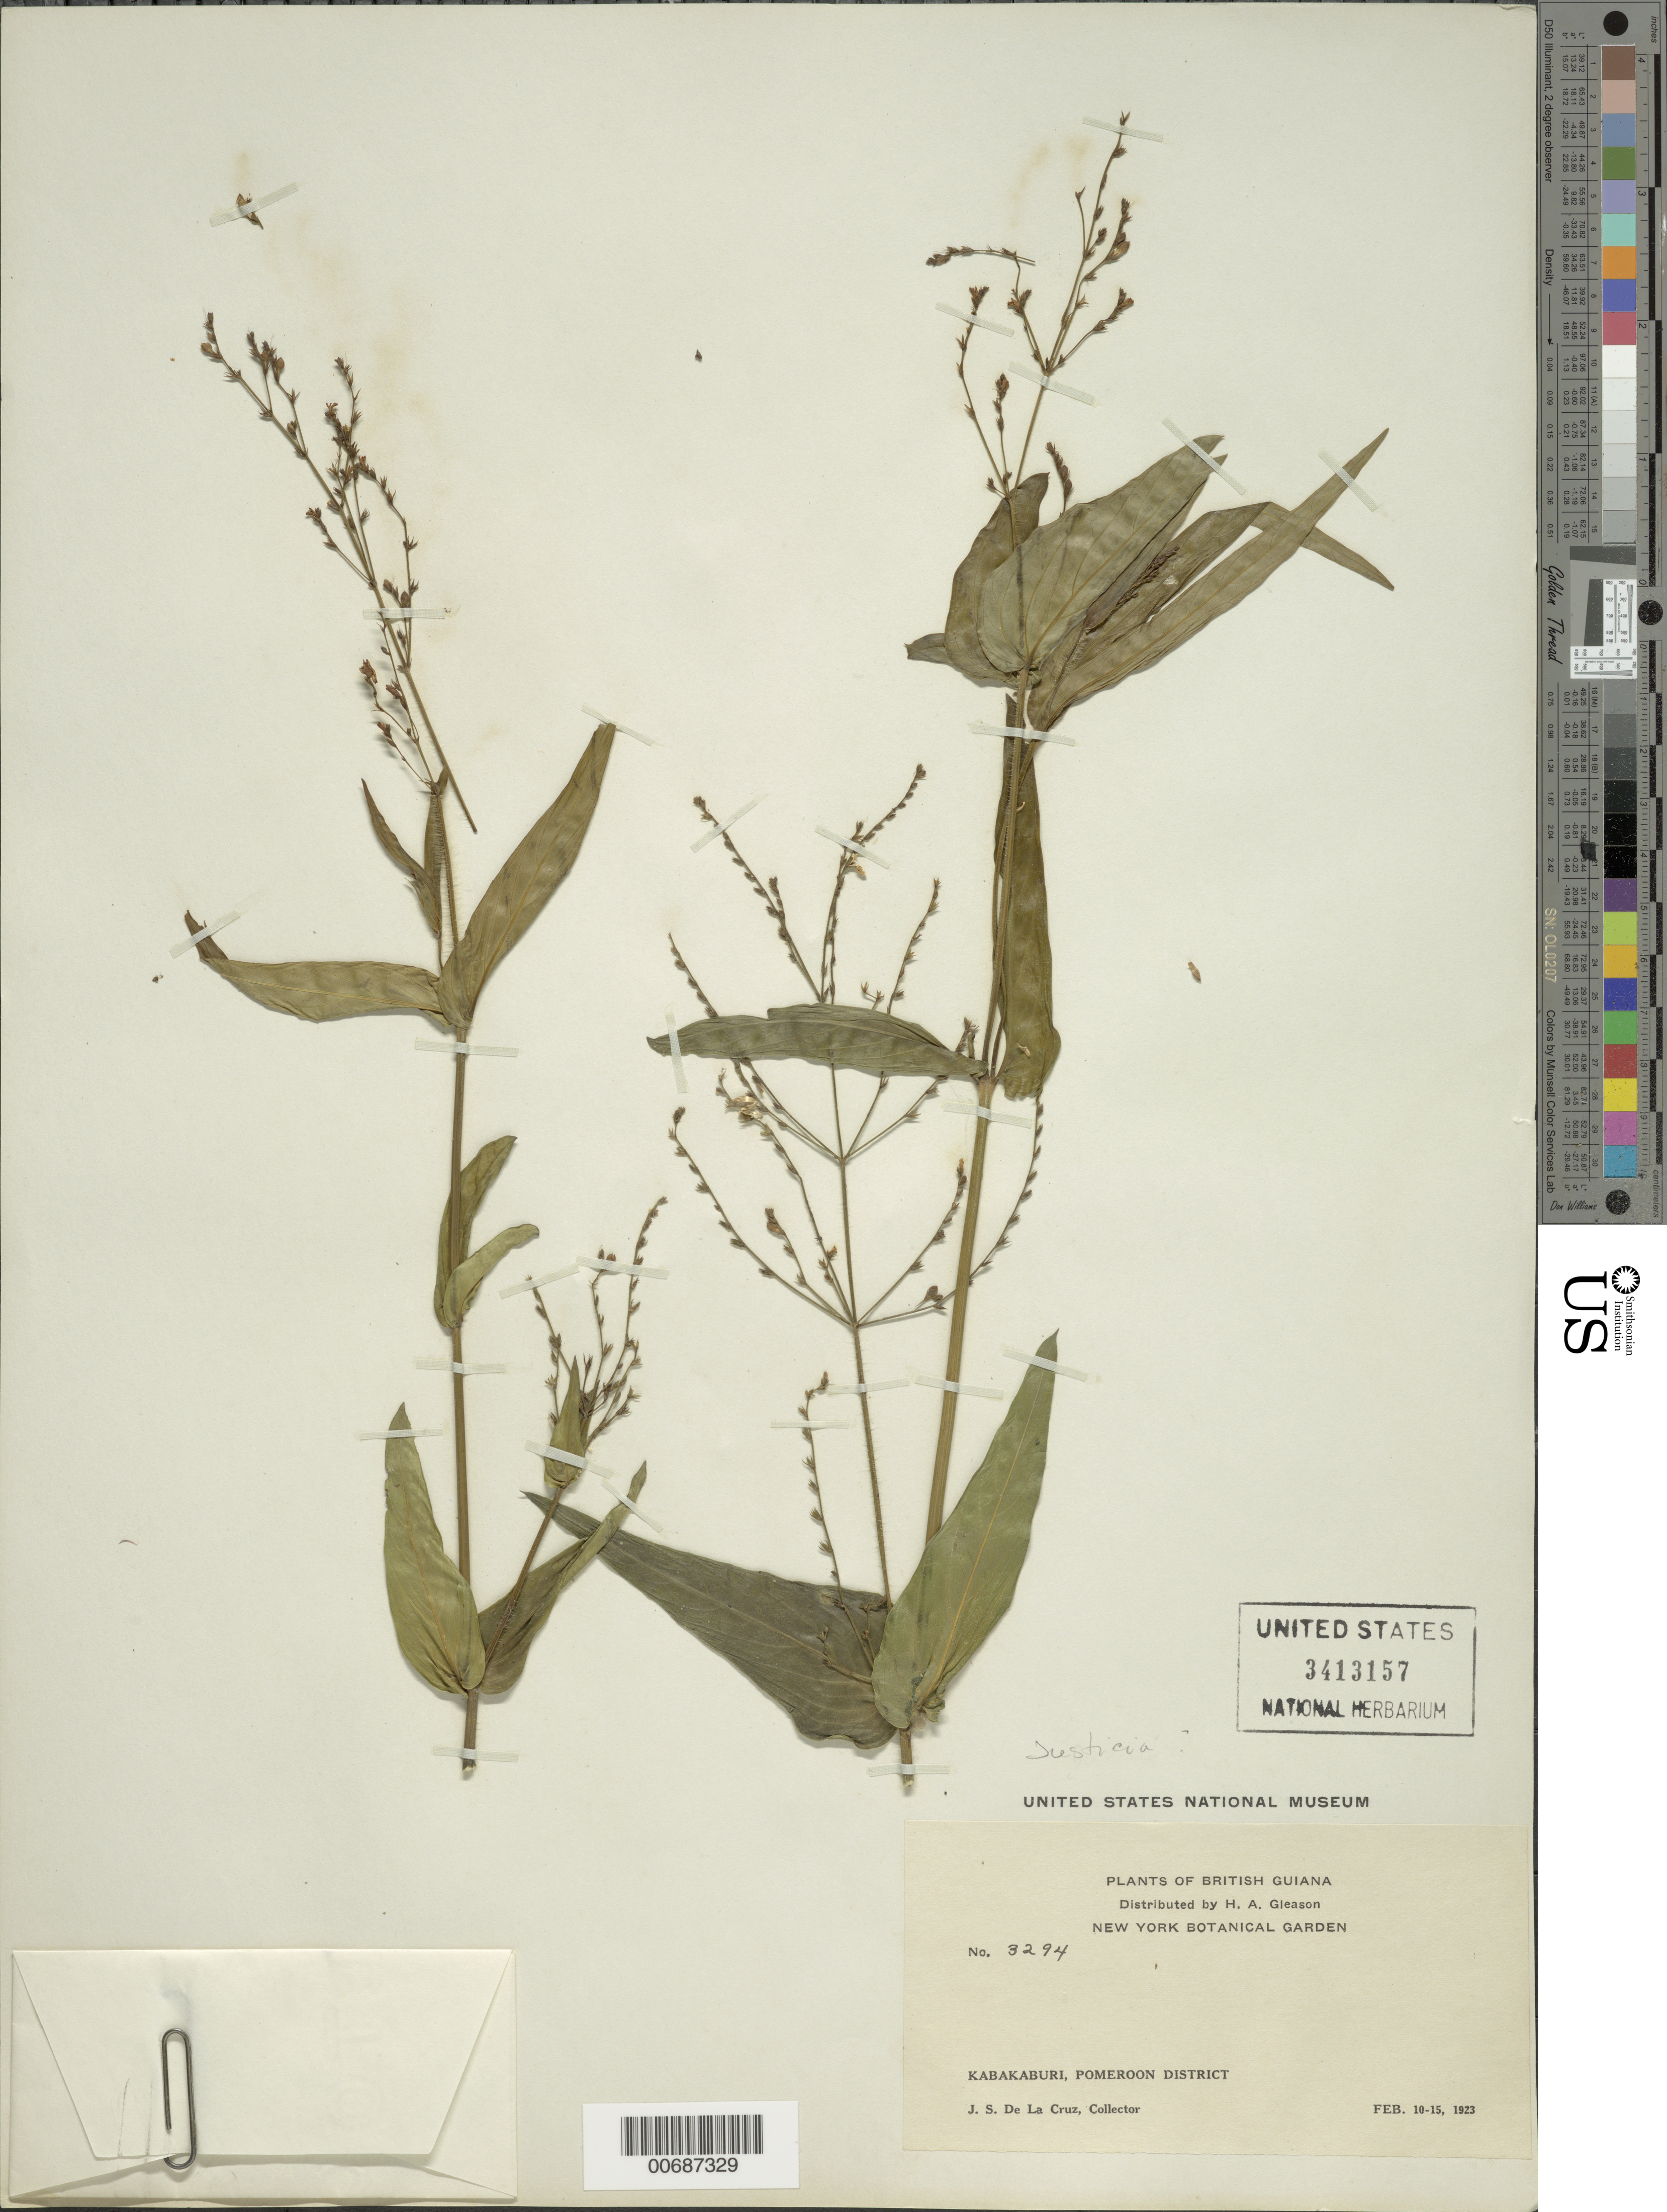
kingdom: Plantae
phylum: Tracheophyta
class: Magnoliopsida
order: Lamiales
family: Acanthaceae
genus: Justicia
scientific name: Justicia sp.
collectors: J. S. de la Cruz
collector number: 3294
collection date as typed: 10-Feb-23 to 15-Feb-23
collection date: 1923-02-10/1923-02-15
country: Guyana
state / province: Pomeroon-Supenaam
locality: Kabakaburi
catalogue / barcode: US 3413157